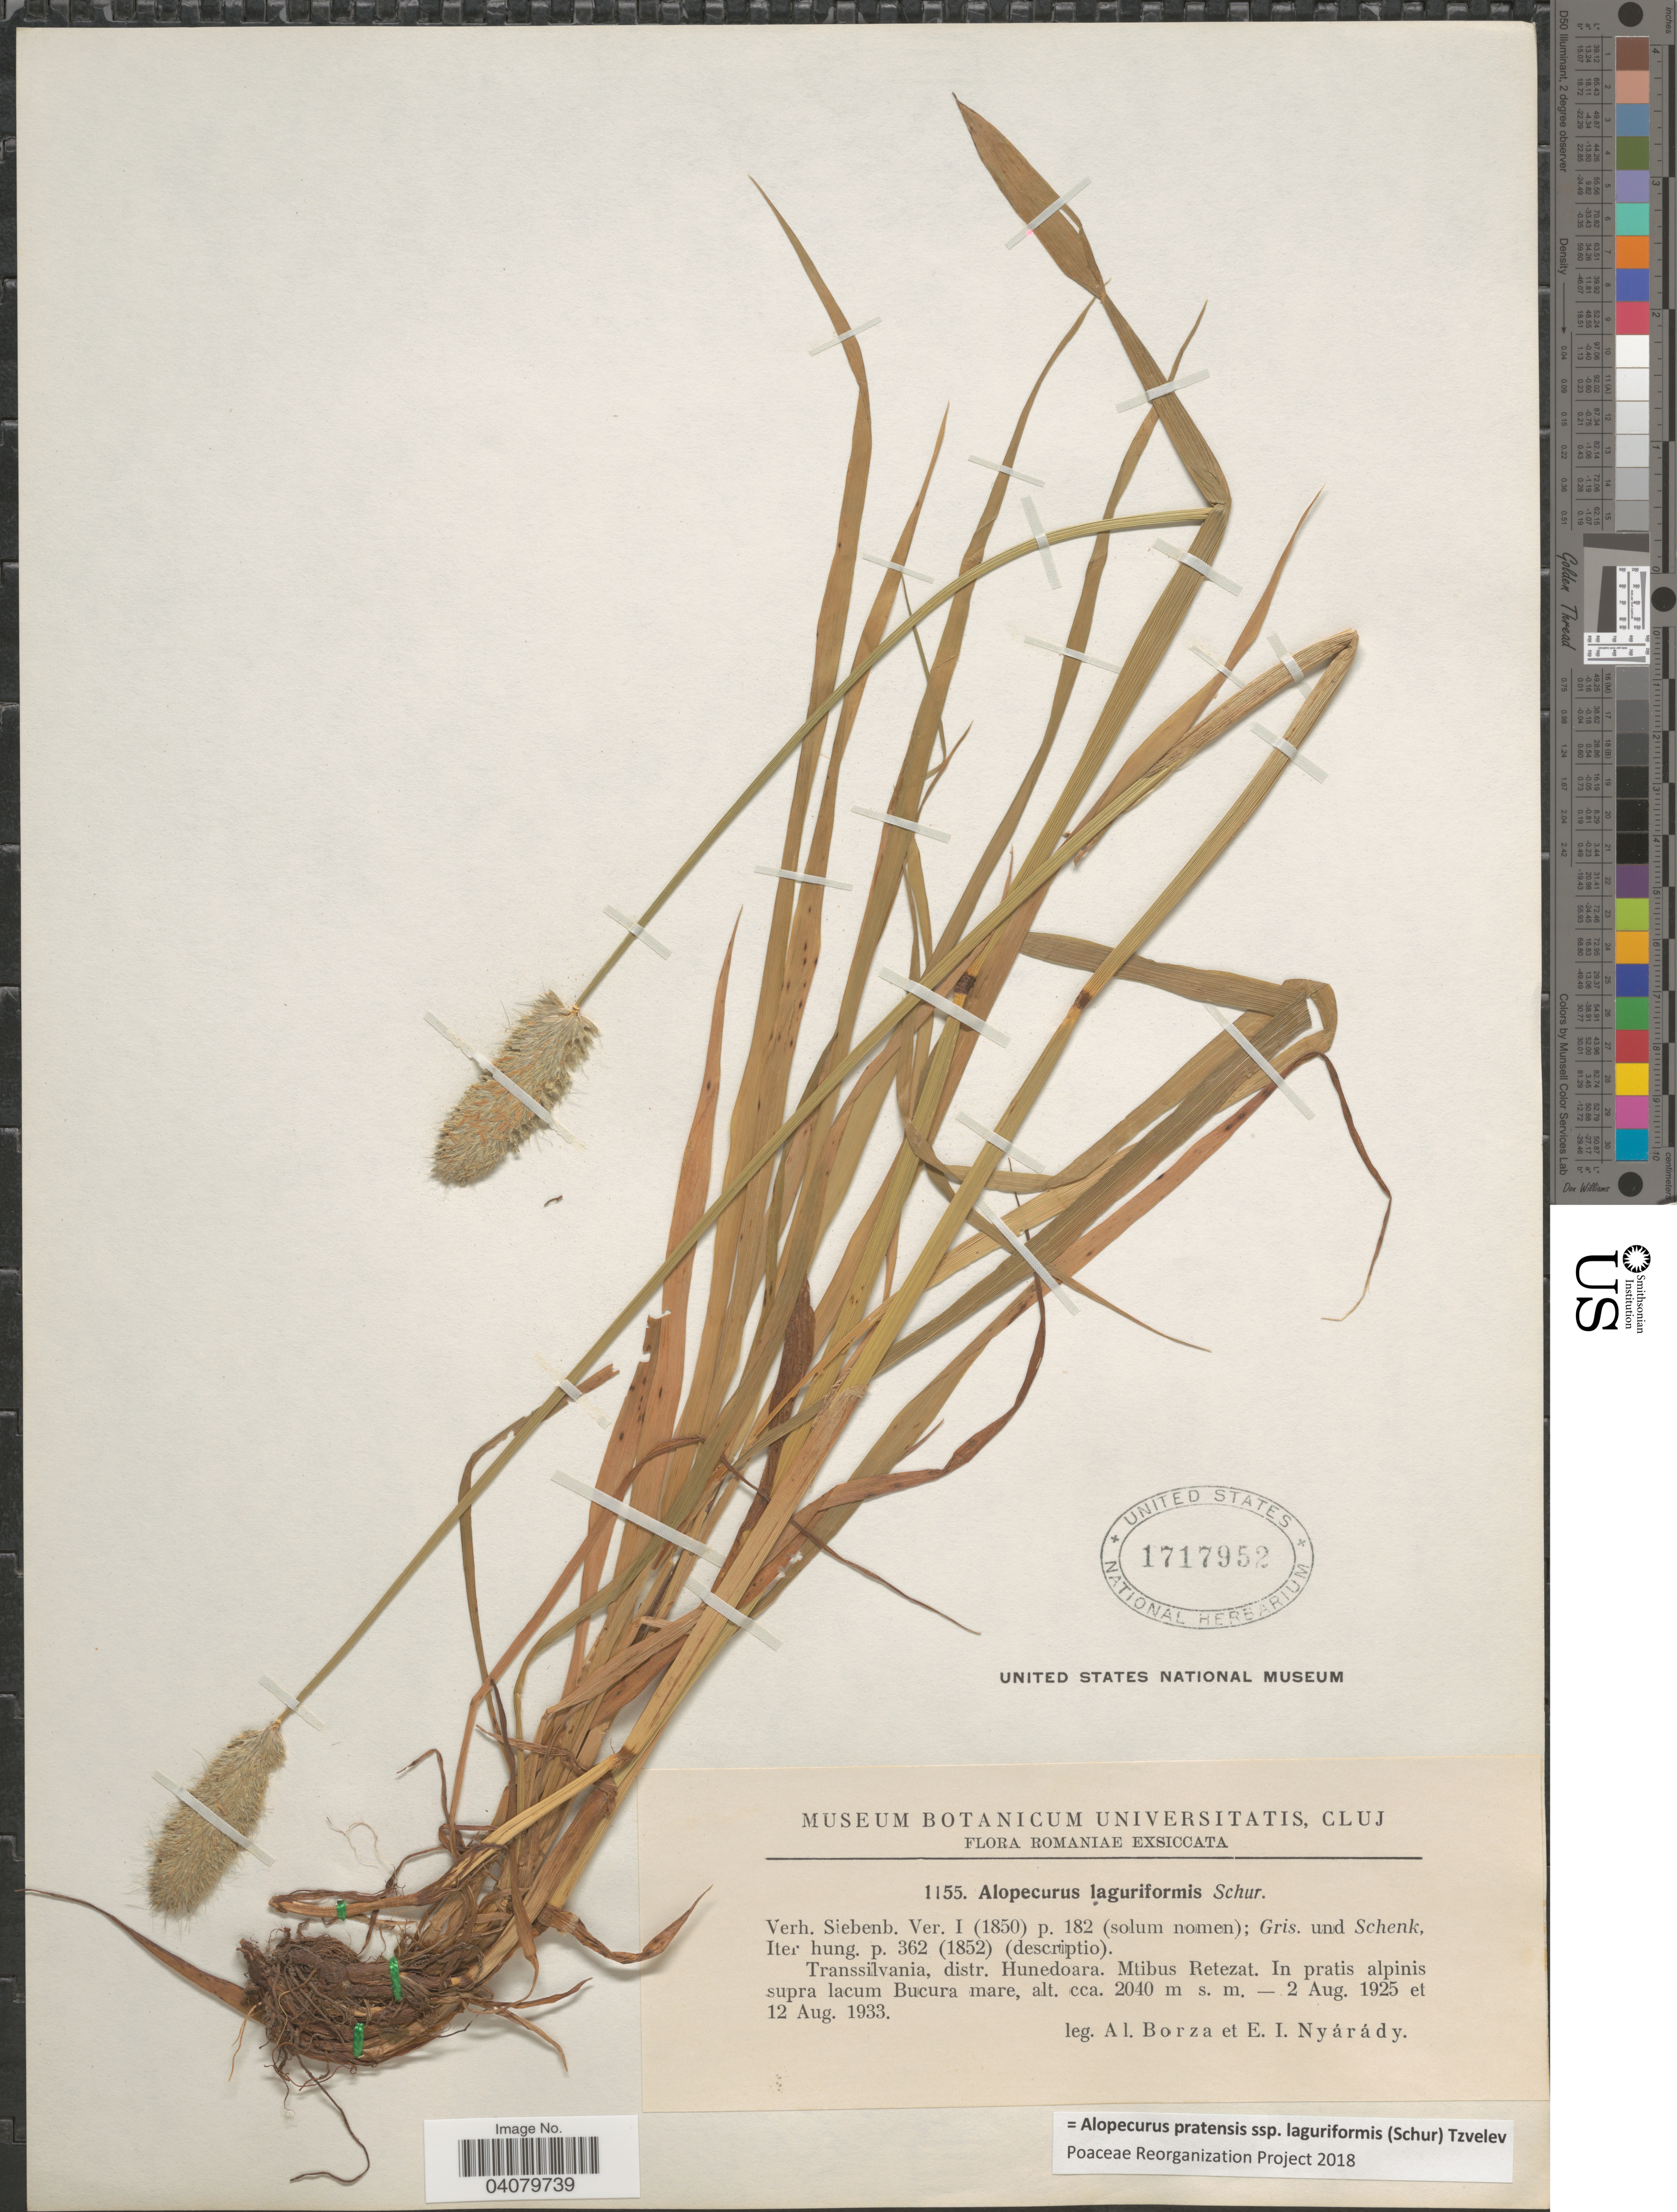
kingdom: Plantae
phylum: Tracheophyta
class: Liliopsida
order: Poales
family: Poaceae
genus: Alopecurus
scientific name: Alopecurus pratensis subsp. laguriformis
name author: (Schur) Tzvelev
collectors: A. Borza & E. Nyárády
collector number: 1155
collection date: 1933-08-12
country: Romania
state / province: Hunedoara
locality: Romaniae. Transsilvania, distr. Hunedoara. Mtibus Retezat. In pratis alpinis supra lacum Bucura mare.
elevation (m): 2040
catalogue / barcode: US 1717952